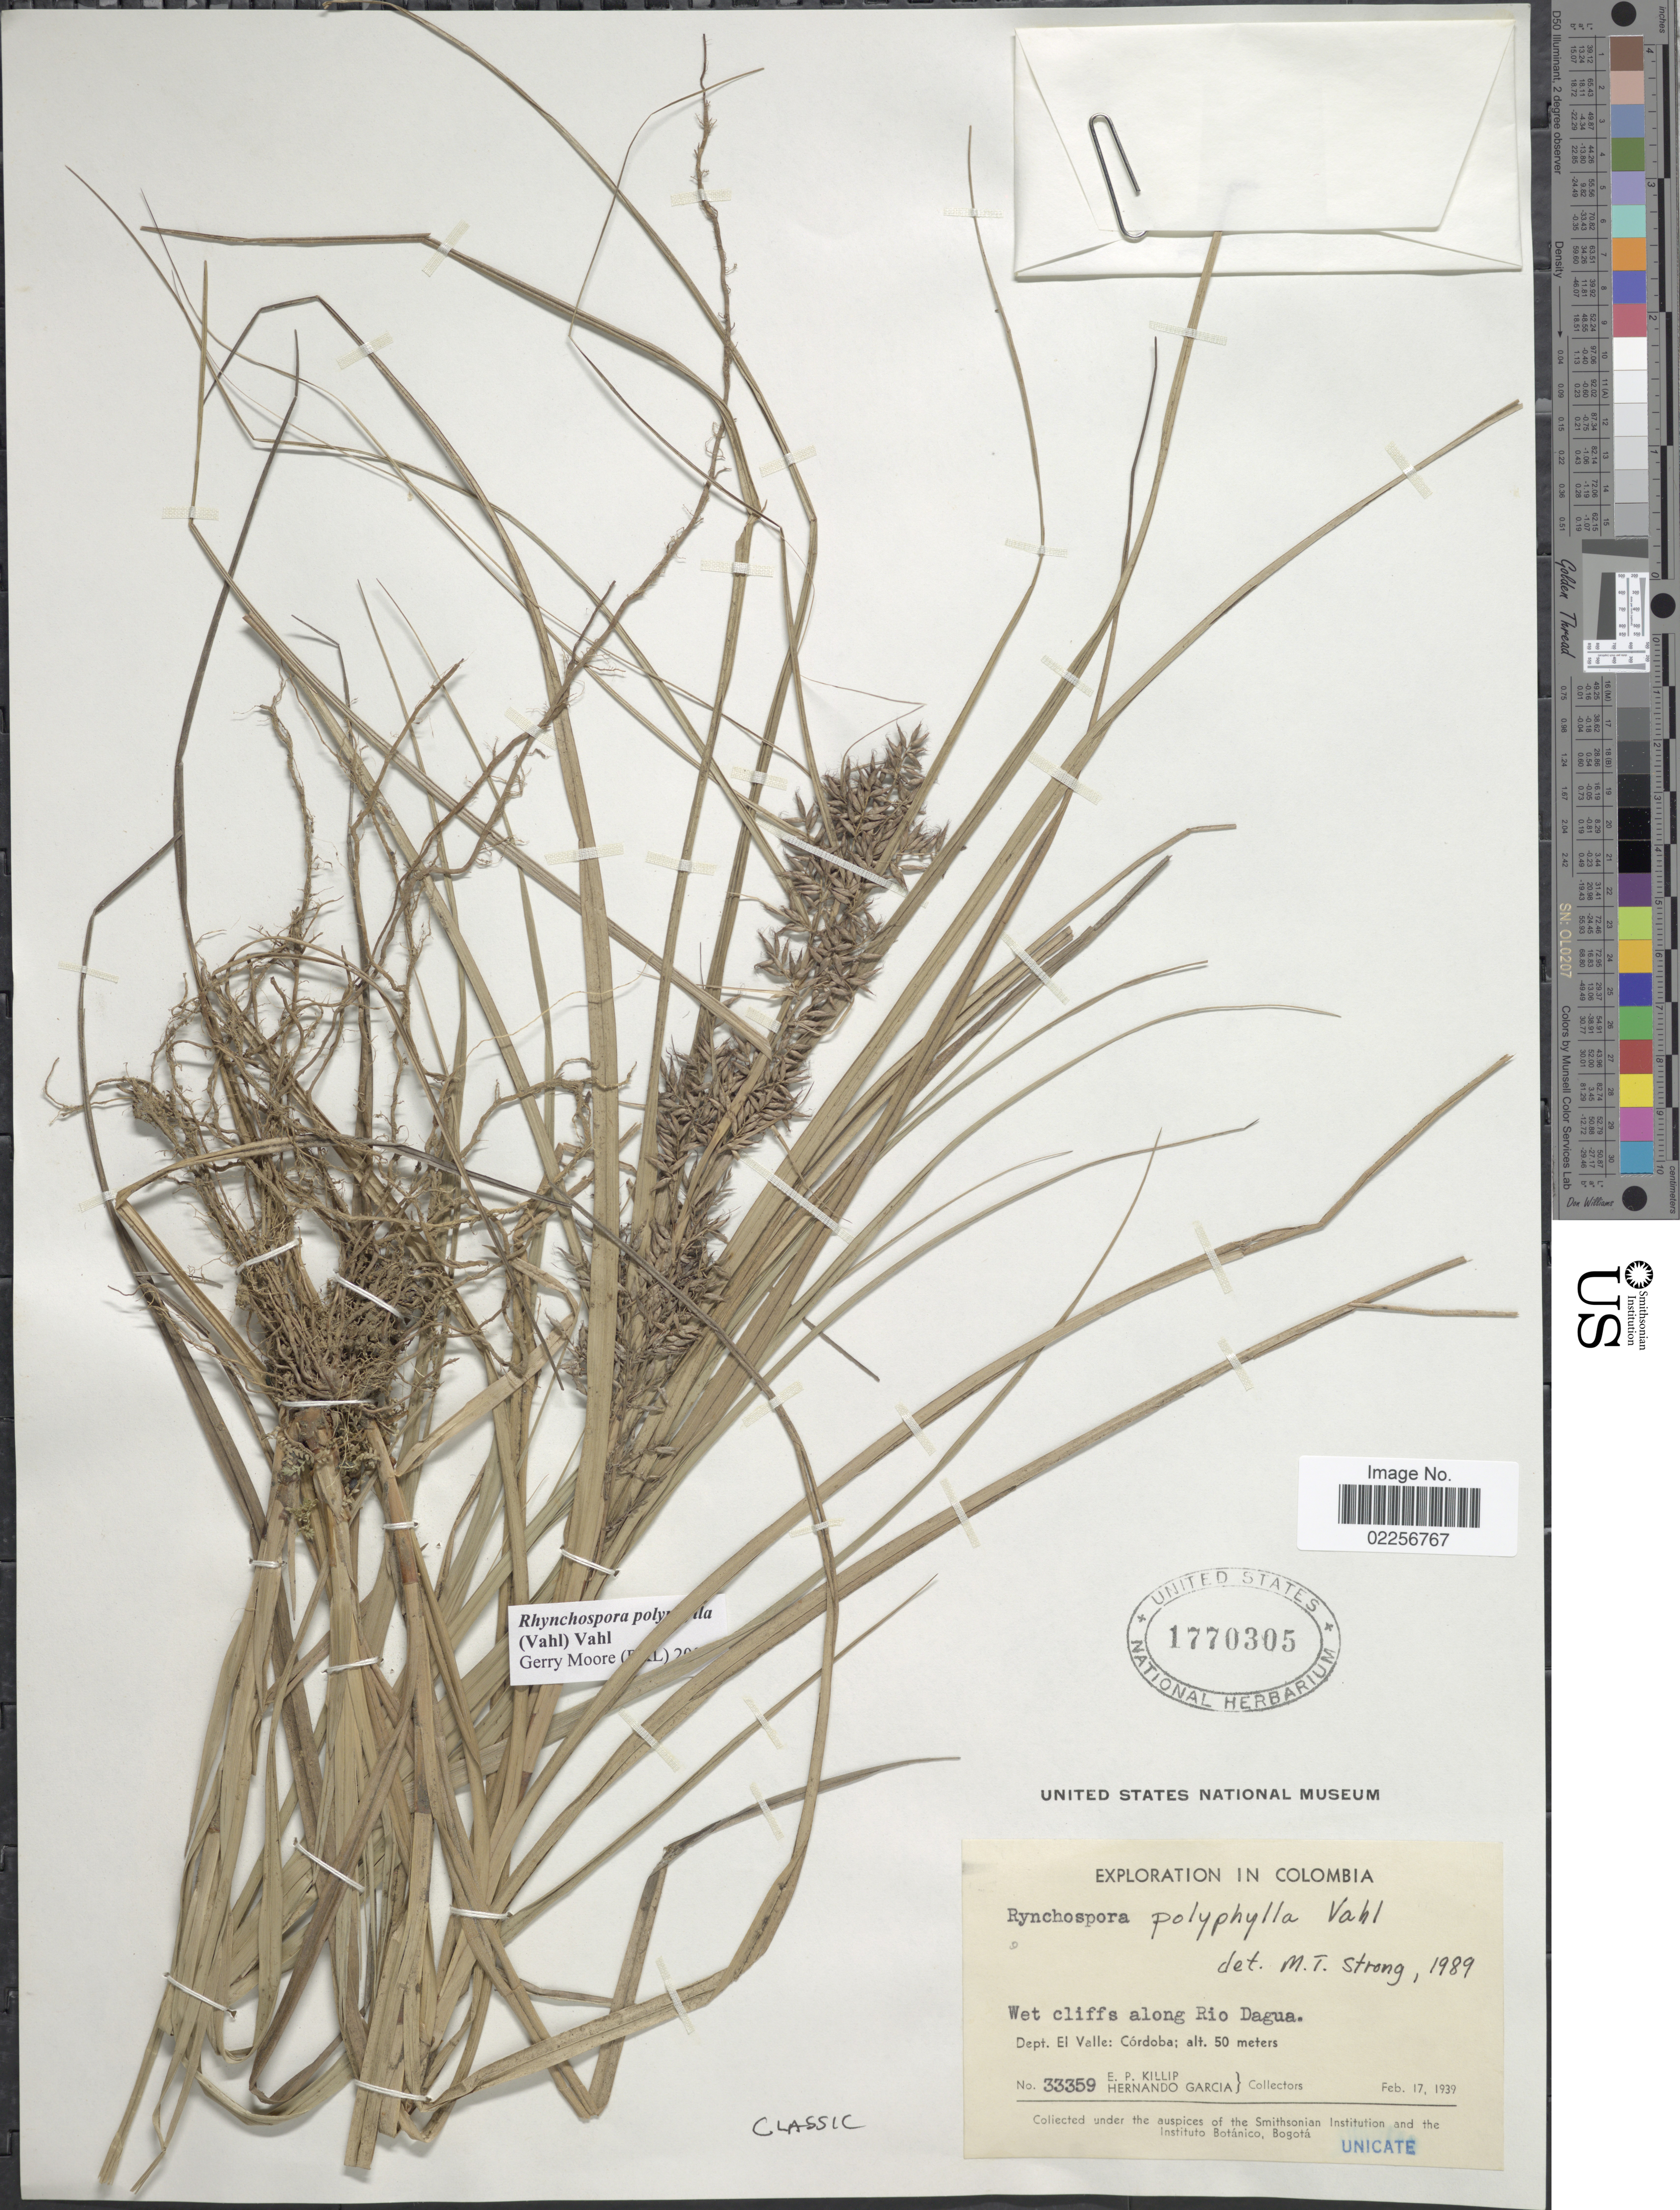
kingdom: Plantae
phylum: Tracheophyta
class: Liliopsida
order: Poales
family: Cyperaceae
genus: Rhynchospora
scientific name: Rhynchospora polyphylla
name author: (Vahl) Vahl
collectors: E. P. Killip & H. Garcia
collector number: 33359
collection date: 1939-02-17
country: Colombia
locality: Along Rio Dagua, Dept. El Valle, Cordoba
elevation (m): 50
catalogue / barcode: US 1770305